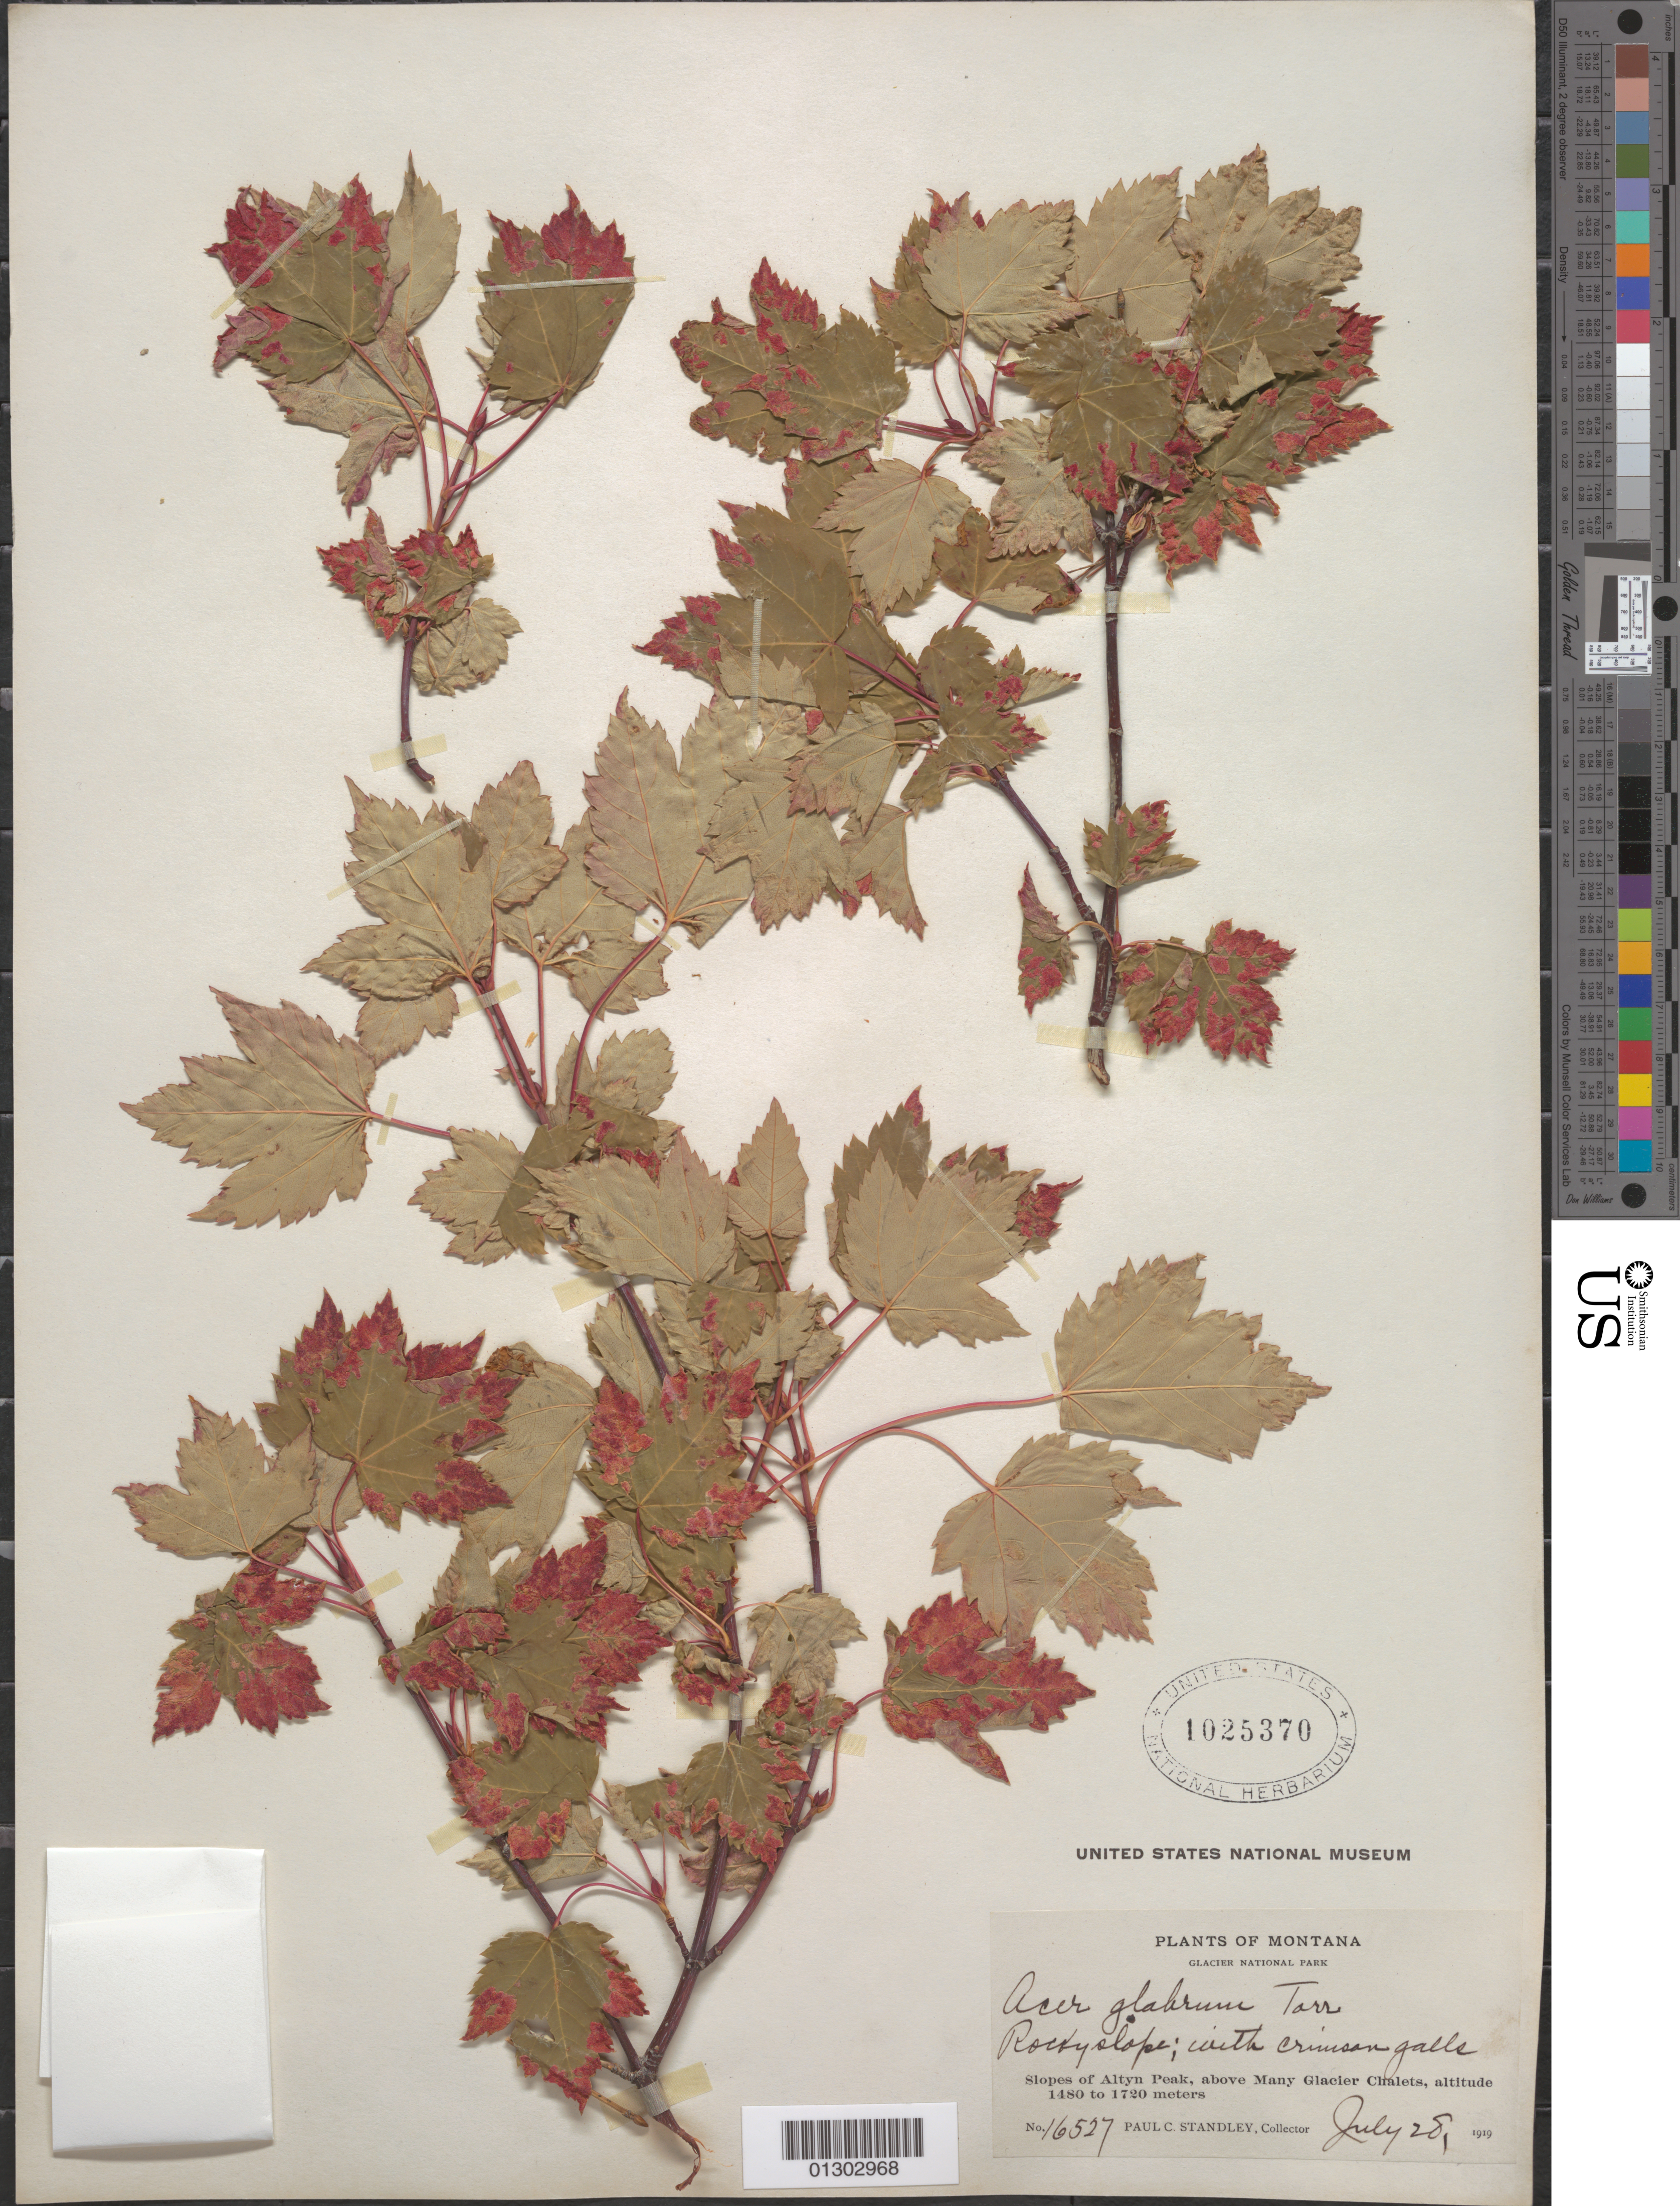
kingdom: Plantae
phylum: Tracheophyta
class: Magnoliopsida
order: Sapindales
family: Sapindaceae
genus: Acer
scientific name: Acer glabrum var. douglasii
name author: (Hook.) Dippel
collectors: P. C. Standley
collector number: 16527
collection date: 1919-07-28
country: United States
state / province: Montana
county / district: Glacier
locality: Glacier National Park, slopes of Altyn Peak, above Many Glacier Chalets.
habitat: Rocky slope.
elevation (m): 1480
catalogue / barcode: US 1025370